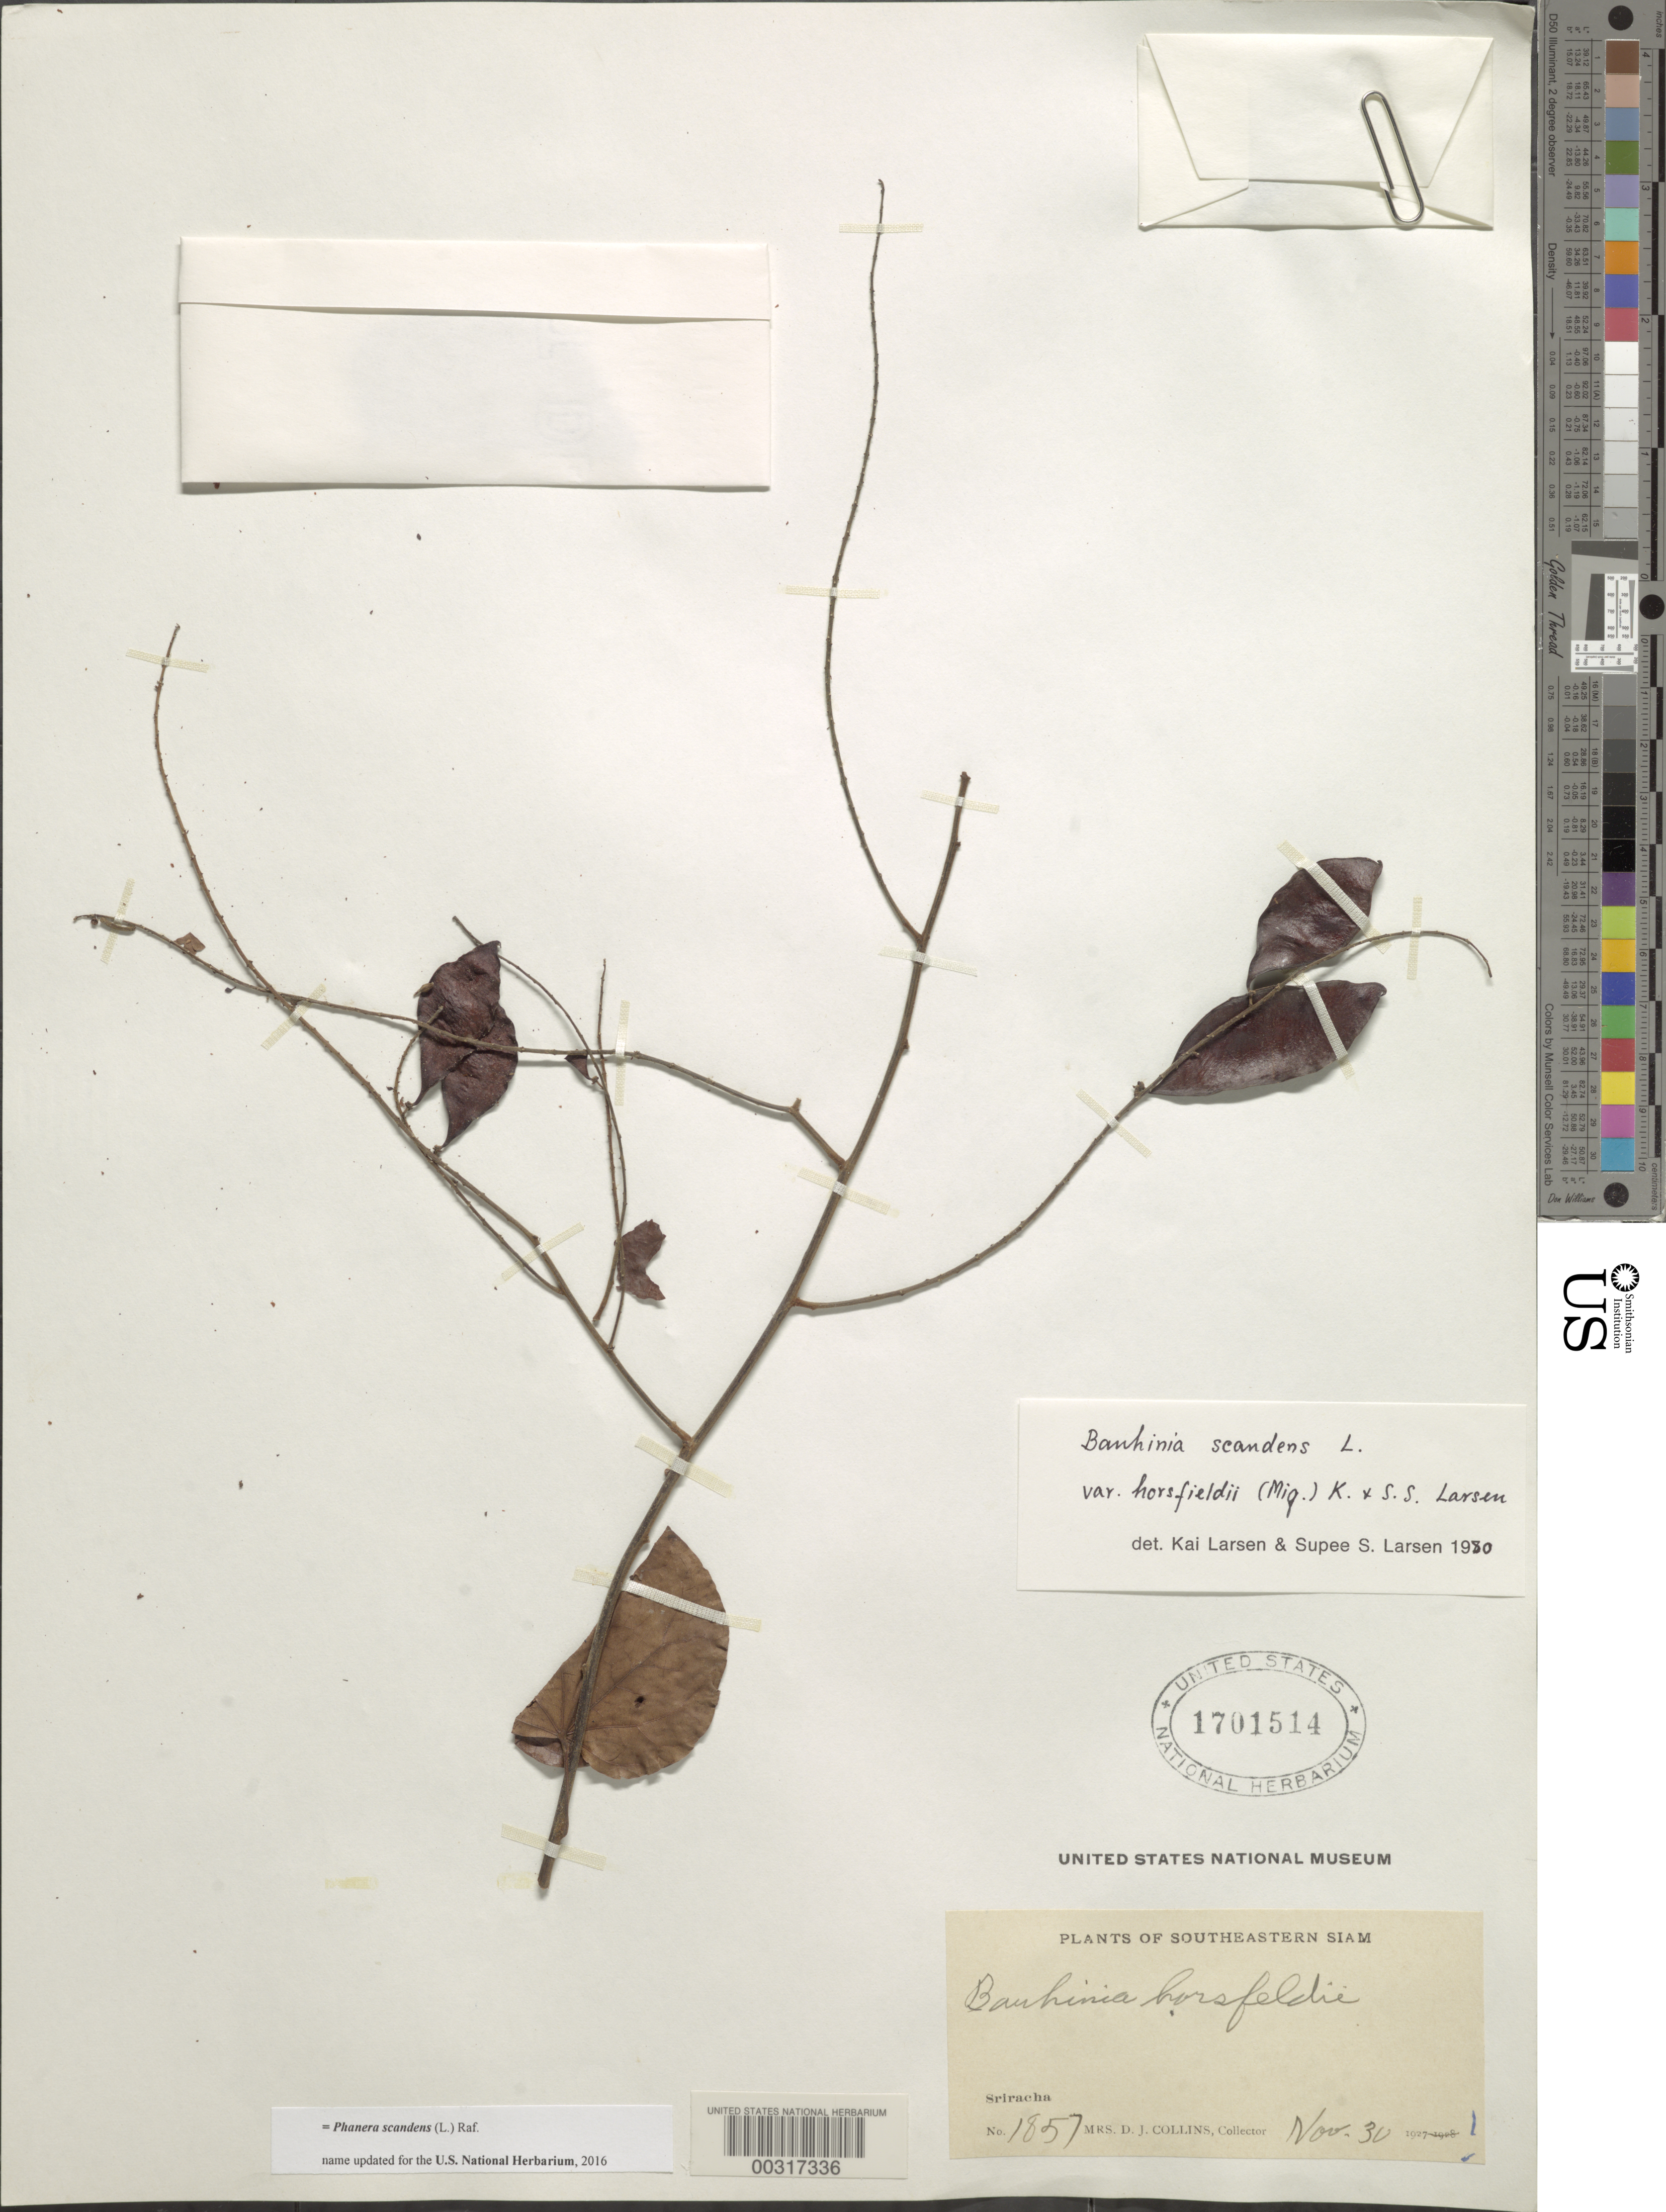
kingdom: Plantae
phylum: Tracheophyta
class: Magnoliopsida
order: Fabales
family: Fabaceae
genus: Phanera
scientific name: Phanera scandens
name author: (Roxb.) Teijsm. & Binn.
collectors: Mrs. D. J. Collins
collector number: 1857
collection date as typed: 30 Nov 1927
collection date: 1927-11-30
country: Thailand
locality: Sriracha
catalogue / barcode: US 1701514